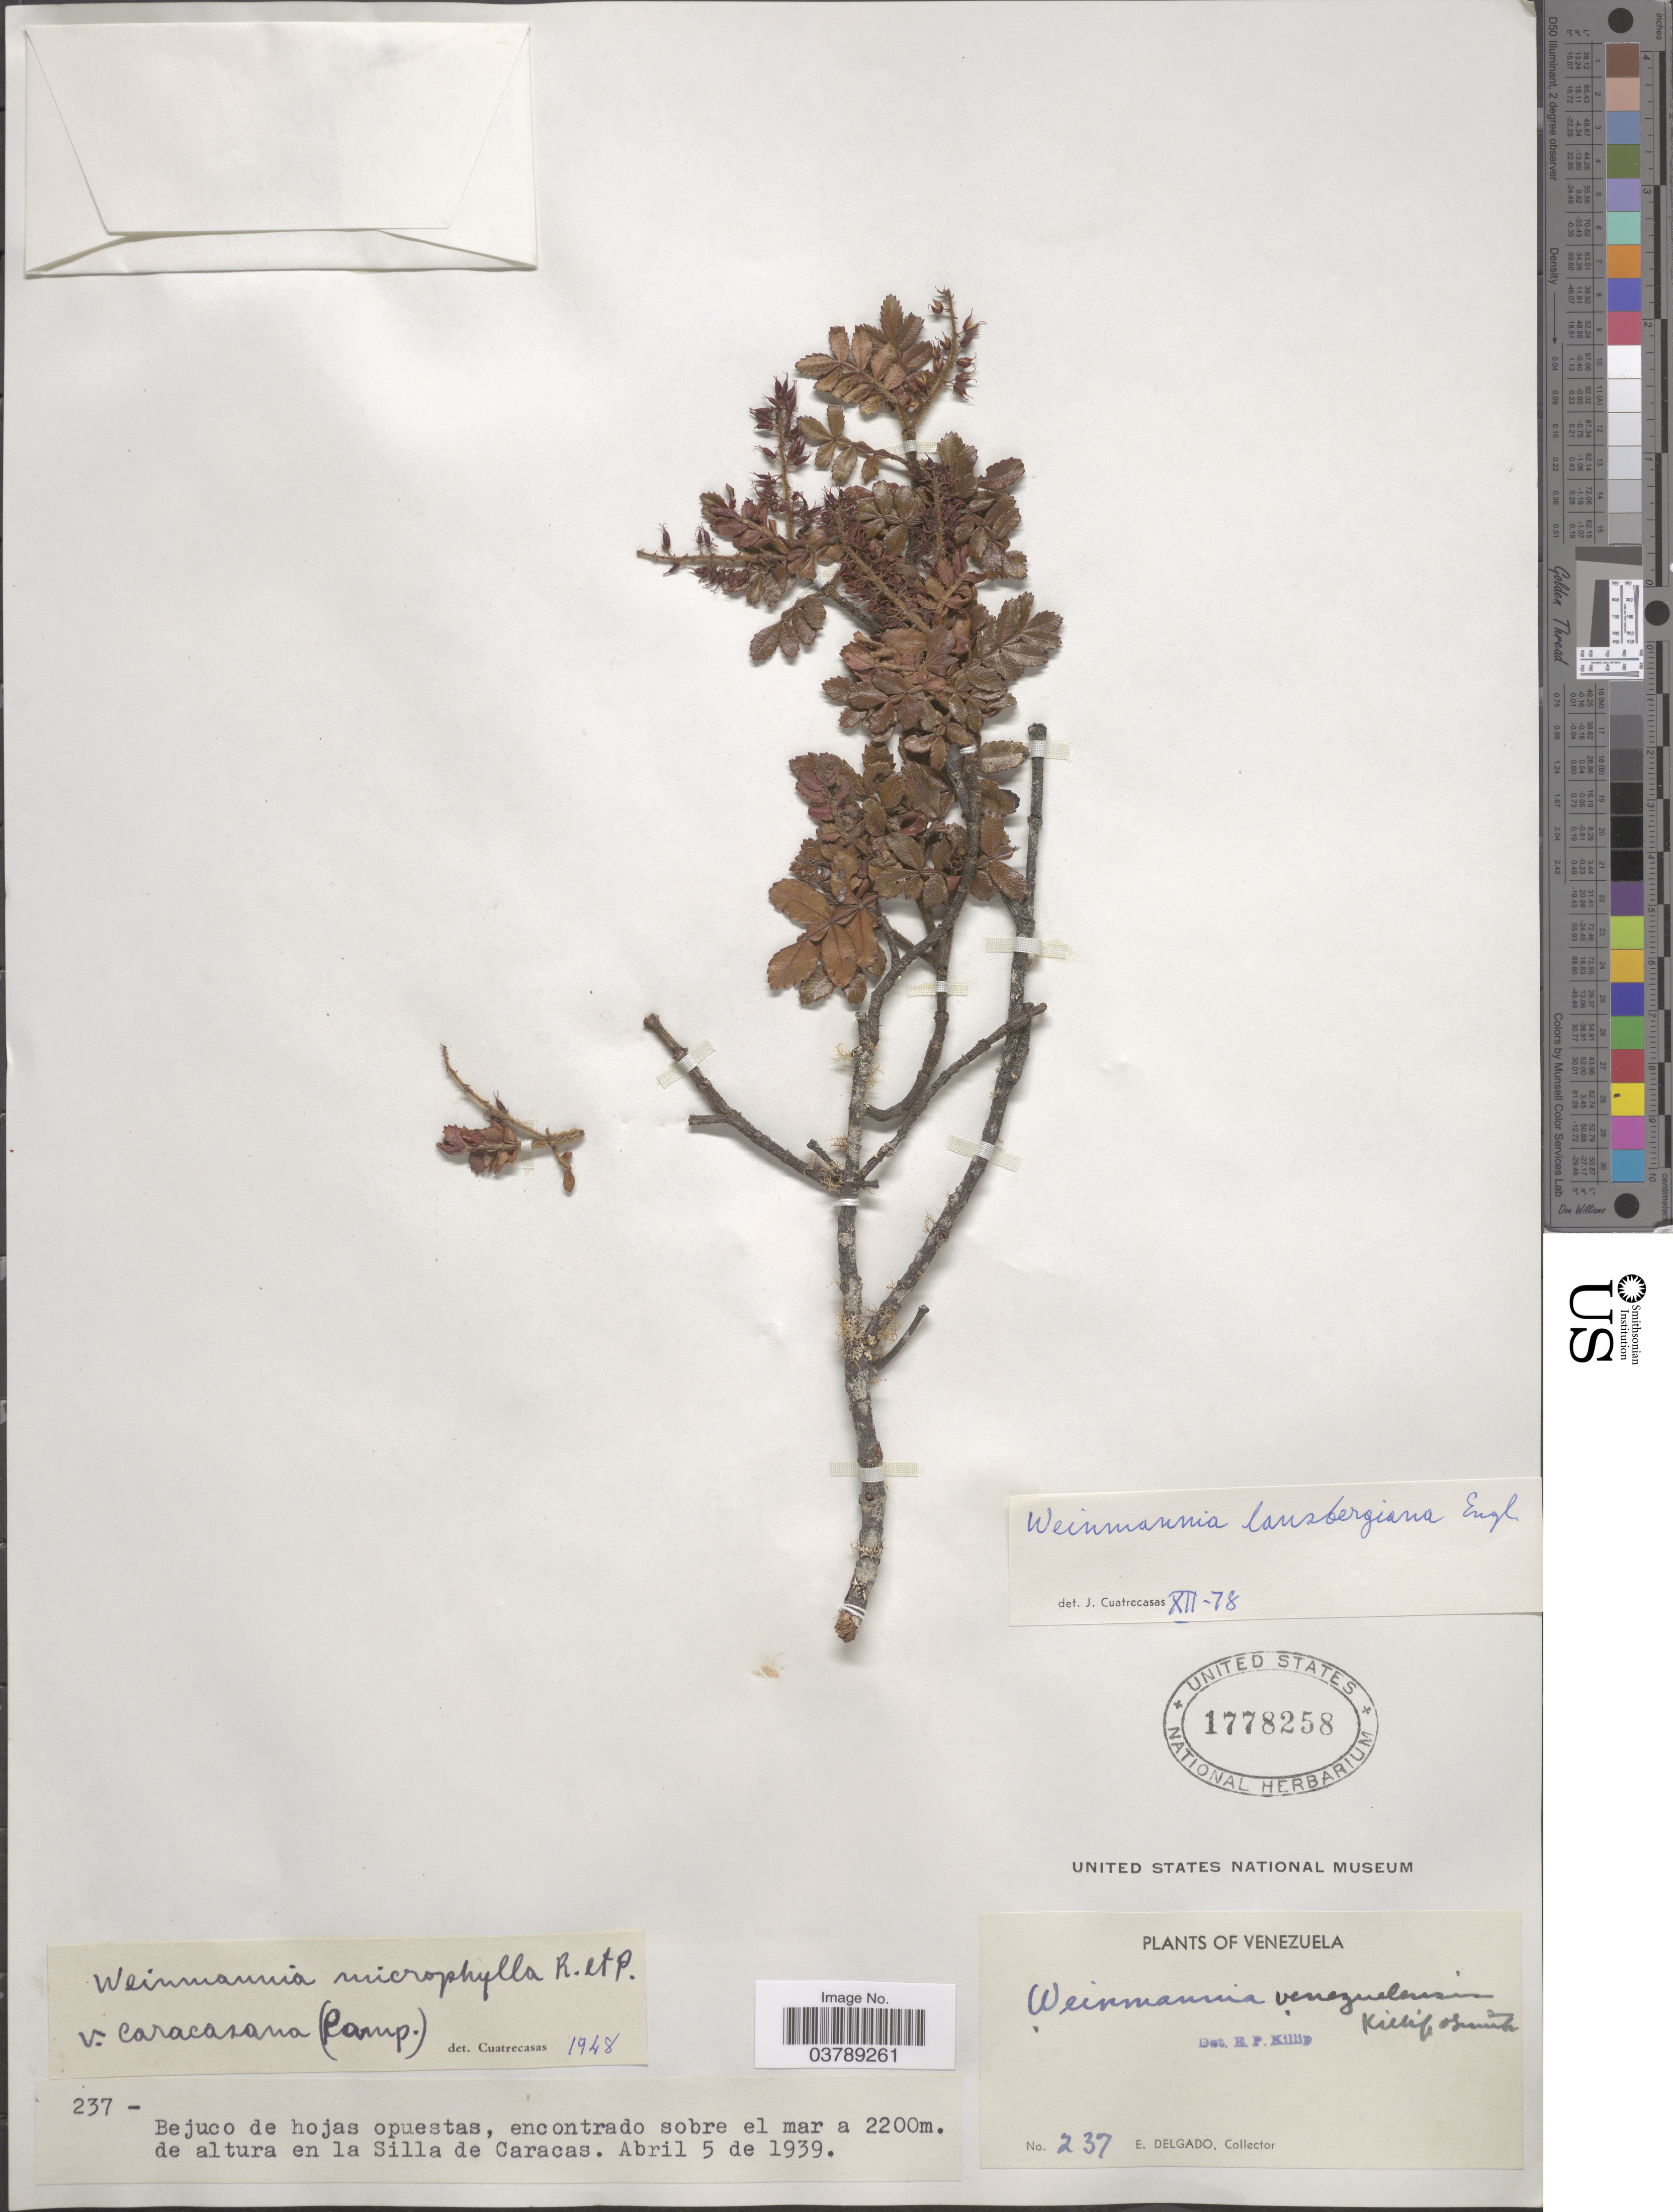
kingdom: Plantae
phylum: Tracheophyta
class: Magnoliopsida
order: Oxalidales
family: Cunoniaceae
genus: Weinmannia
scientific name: Weinmannia lansbergiana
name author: Engl.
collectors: E. Delgado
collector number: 237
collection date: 1939-04-05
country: Venezuela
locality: Bejuco de hojas opuestas, de altura en la Silla de Caracas.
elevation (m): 2200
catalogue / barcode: US 1778258